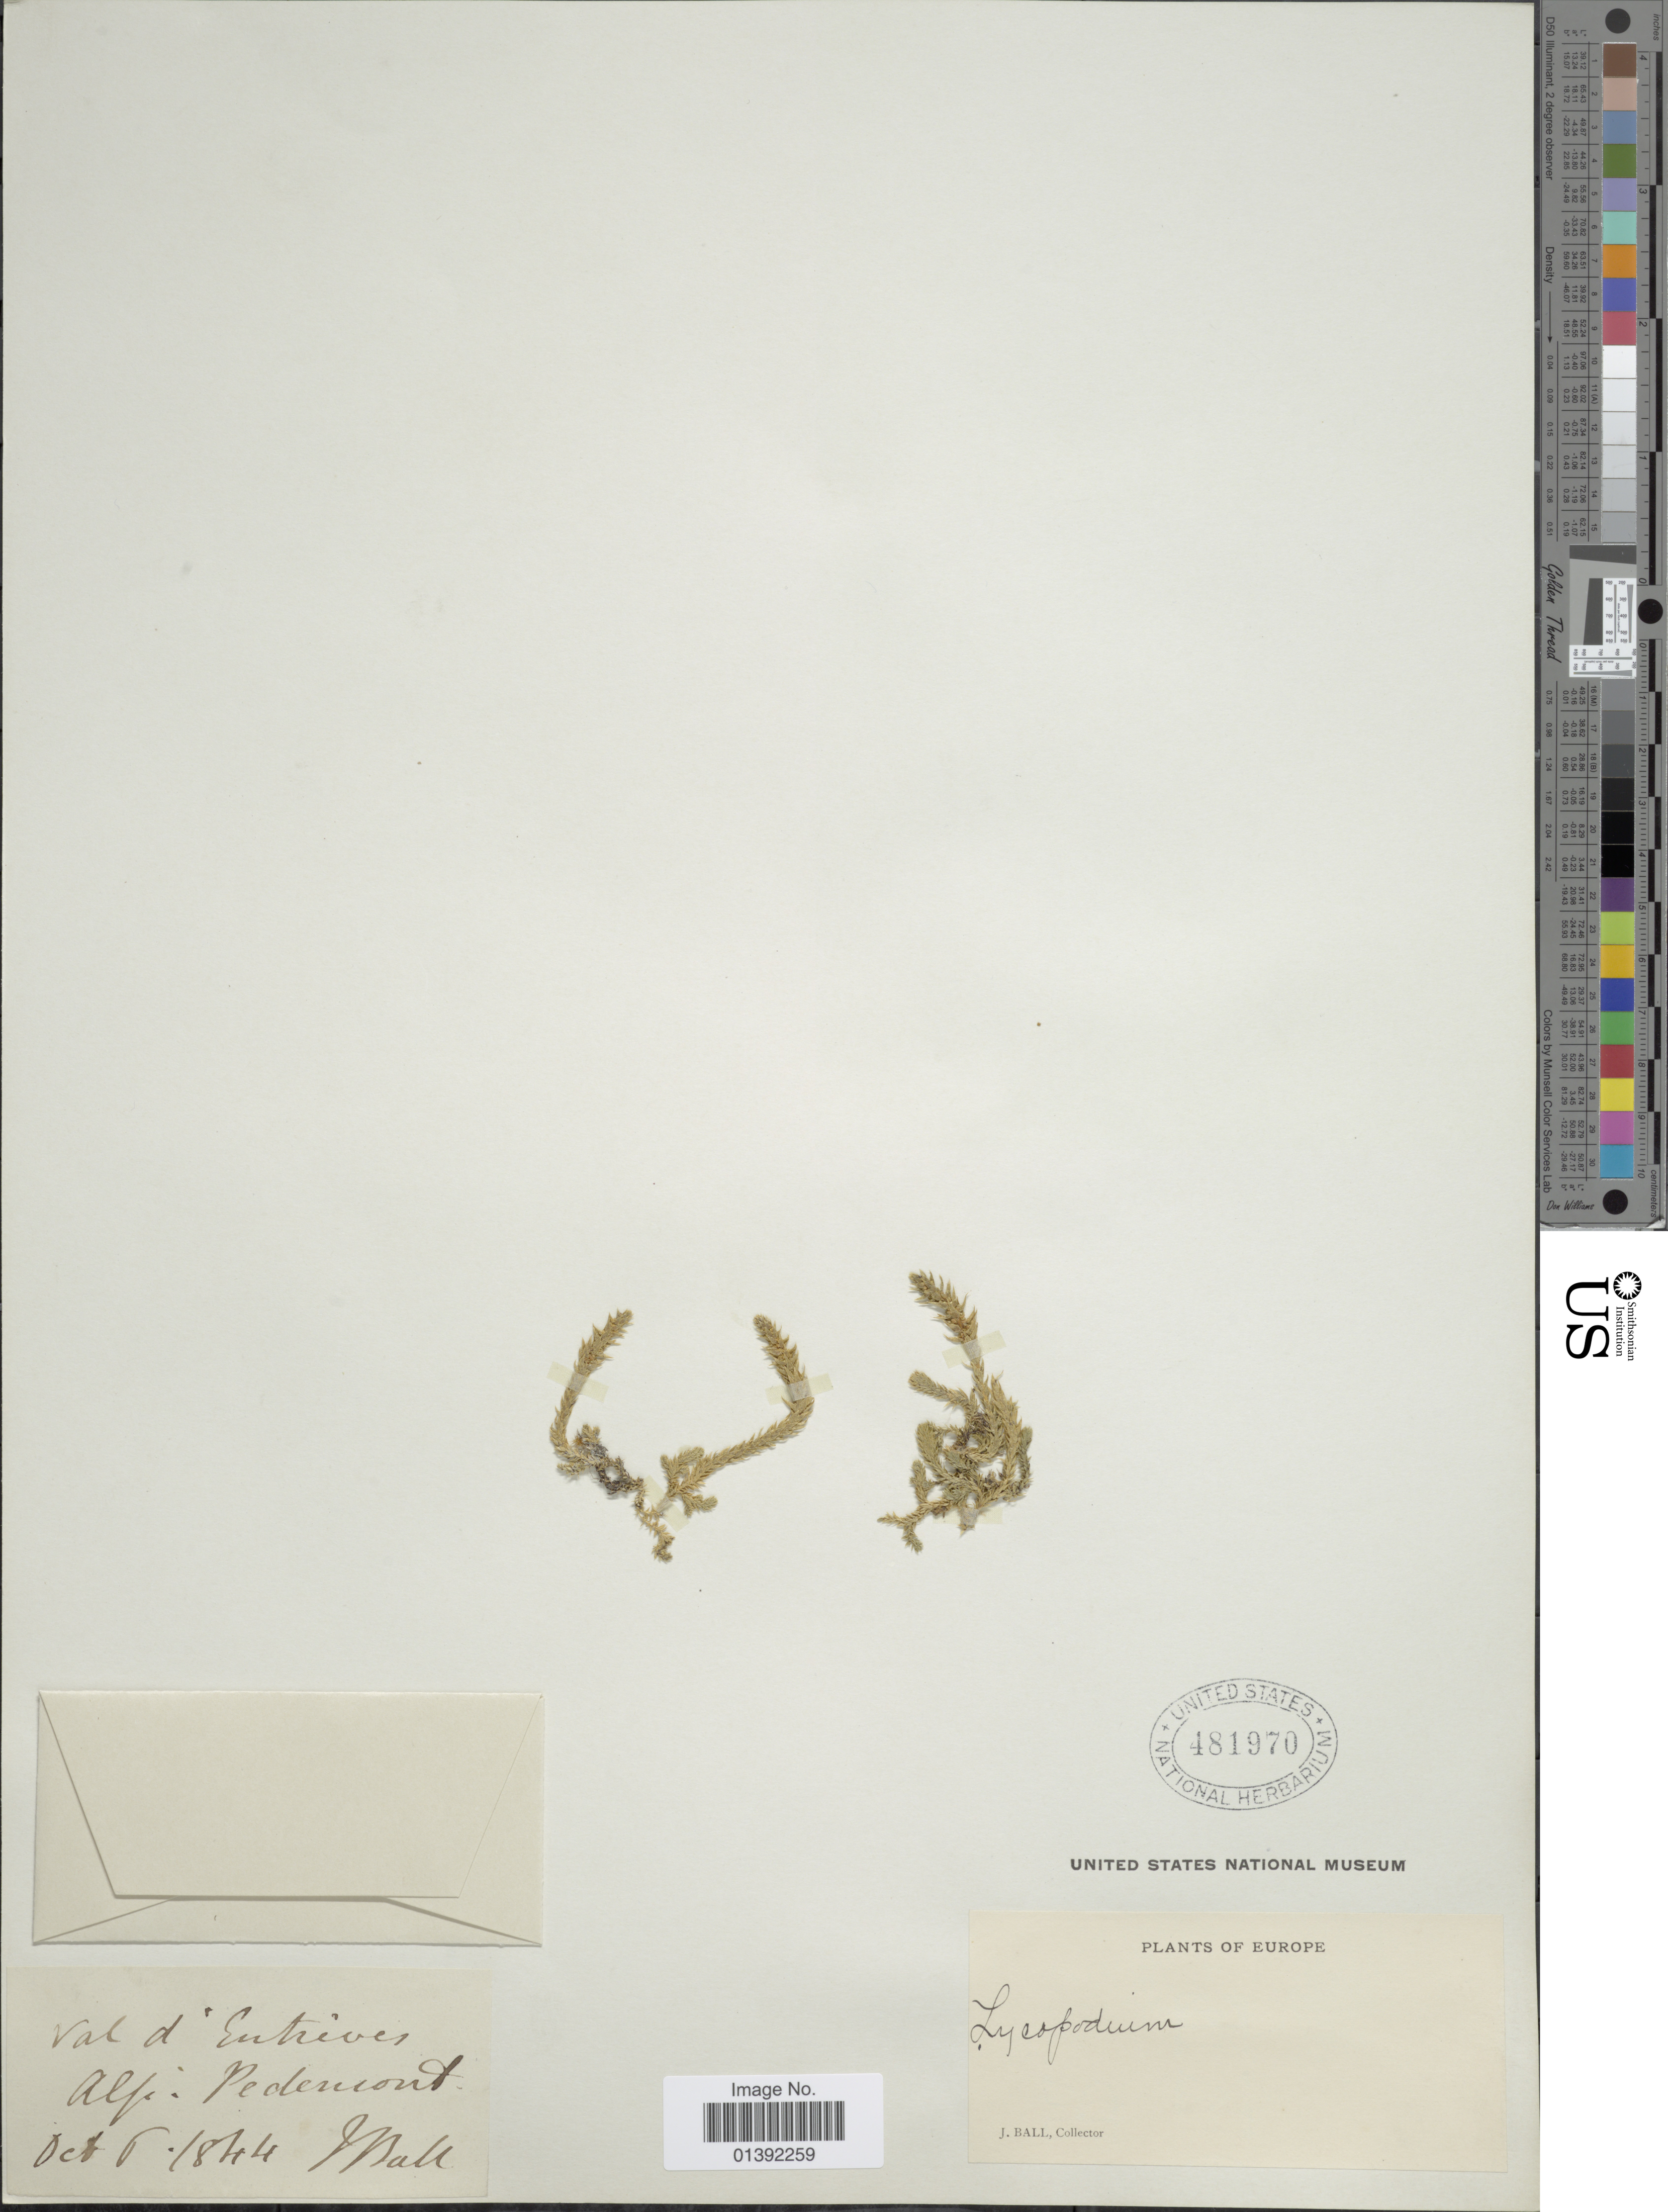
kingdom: Plantae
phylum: Tracheophyta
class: Lycopodiopsida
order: Selaginellales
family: Selaginellaceae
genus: Selaginella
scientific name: Selaginella selaginoides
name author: (L.) Link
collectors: J. Ball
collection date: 1844-10-06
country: Italy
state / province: Valle d'Aosta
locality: Europe, Val d'Entrèves, alp Pedemont [Piedmont]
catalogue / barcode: US 481970